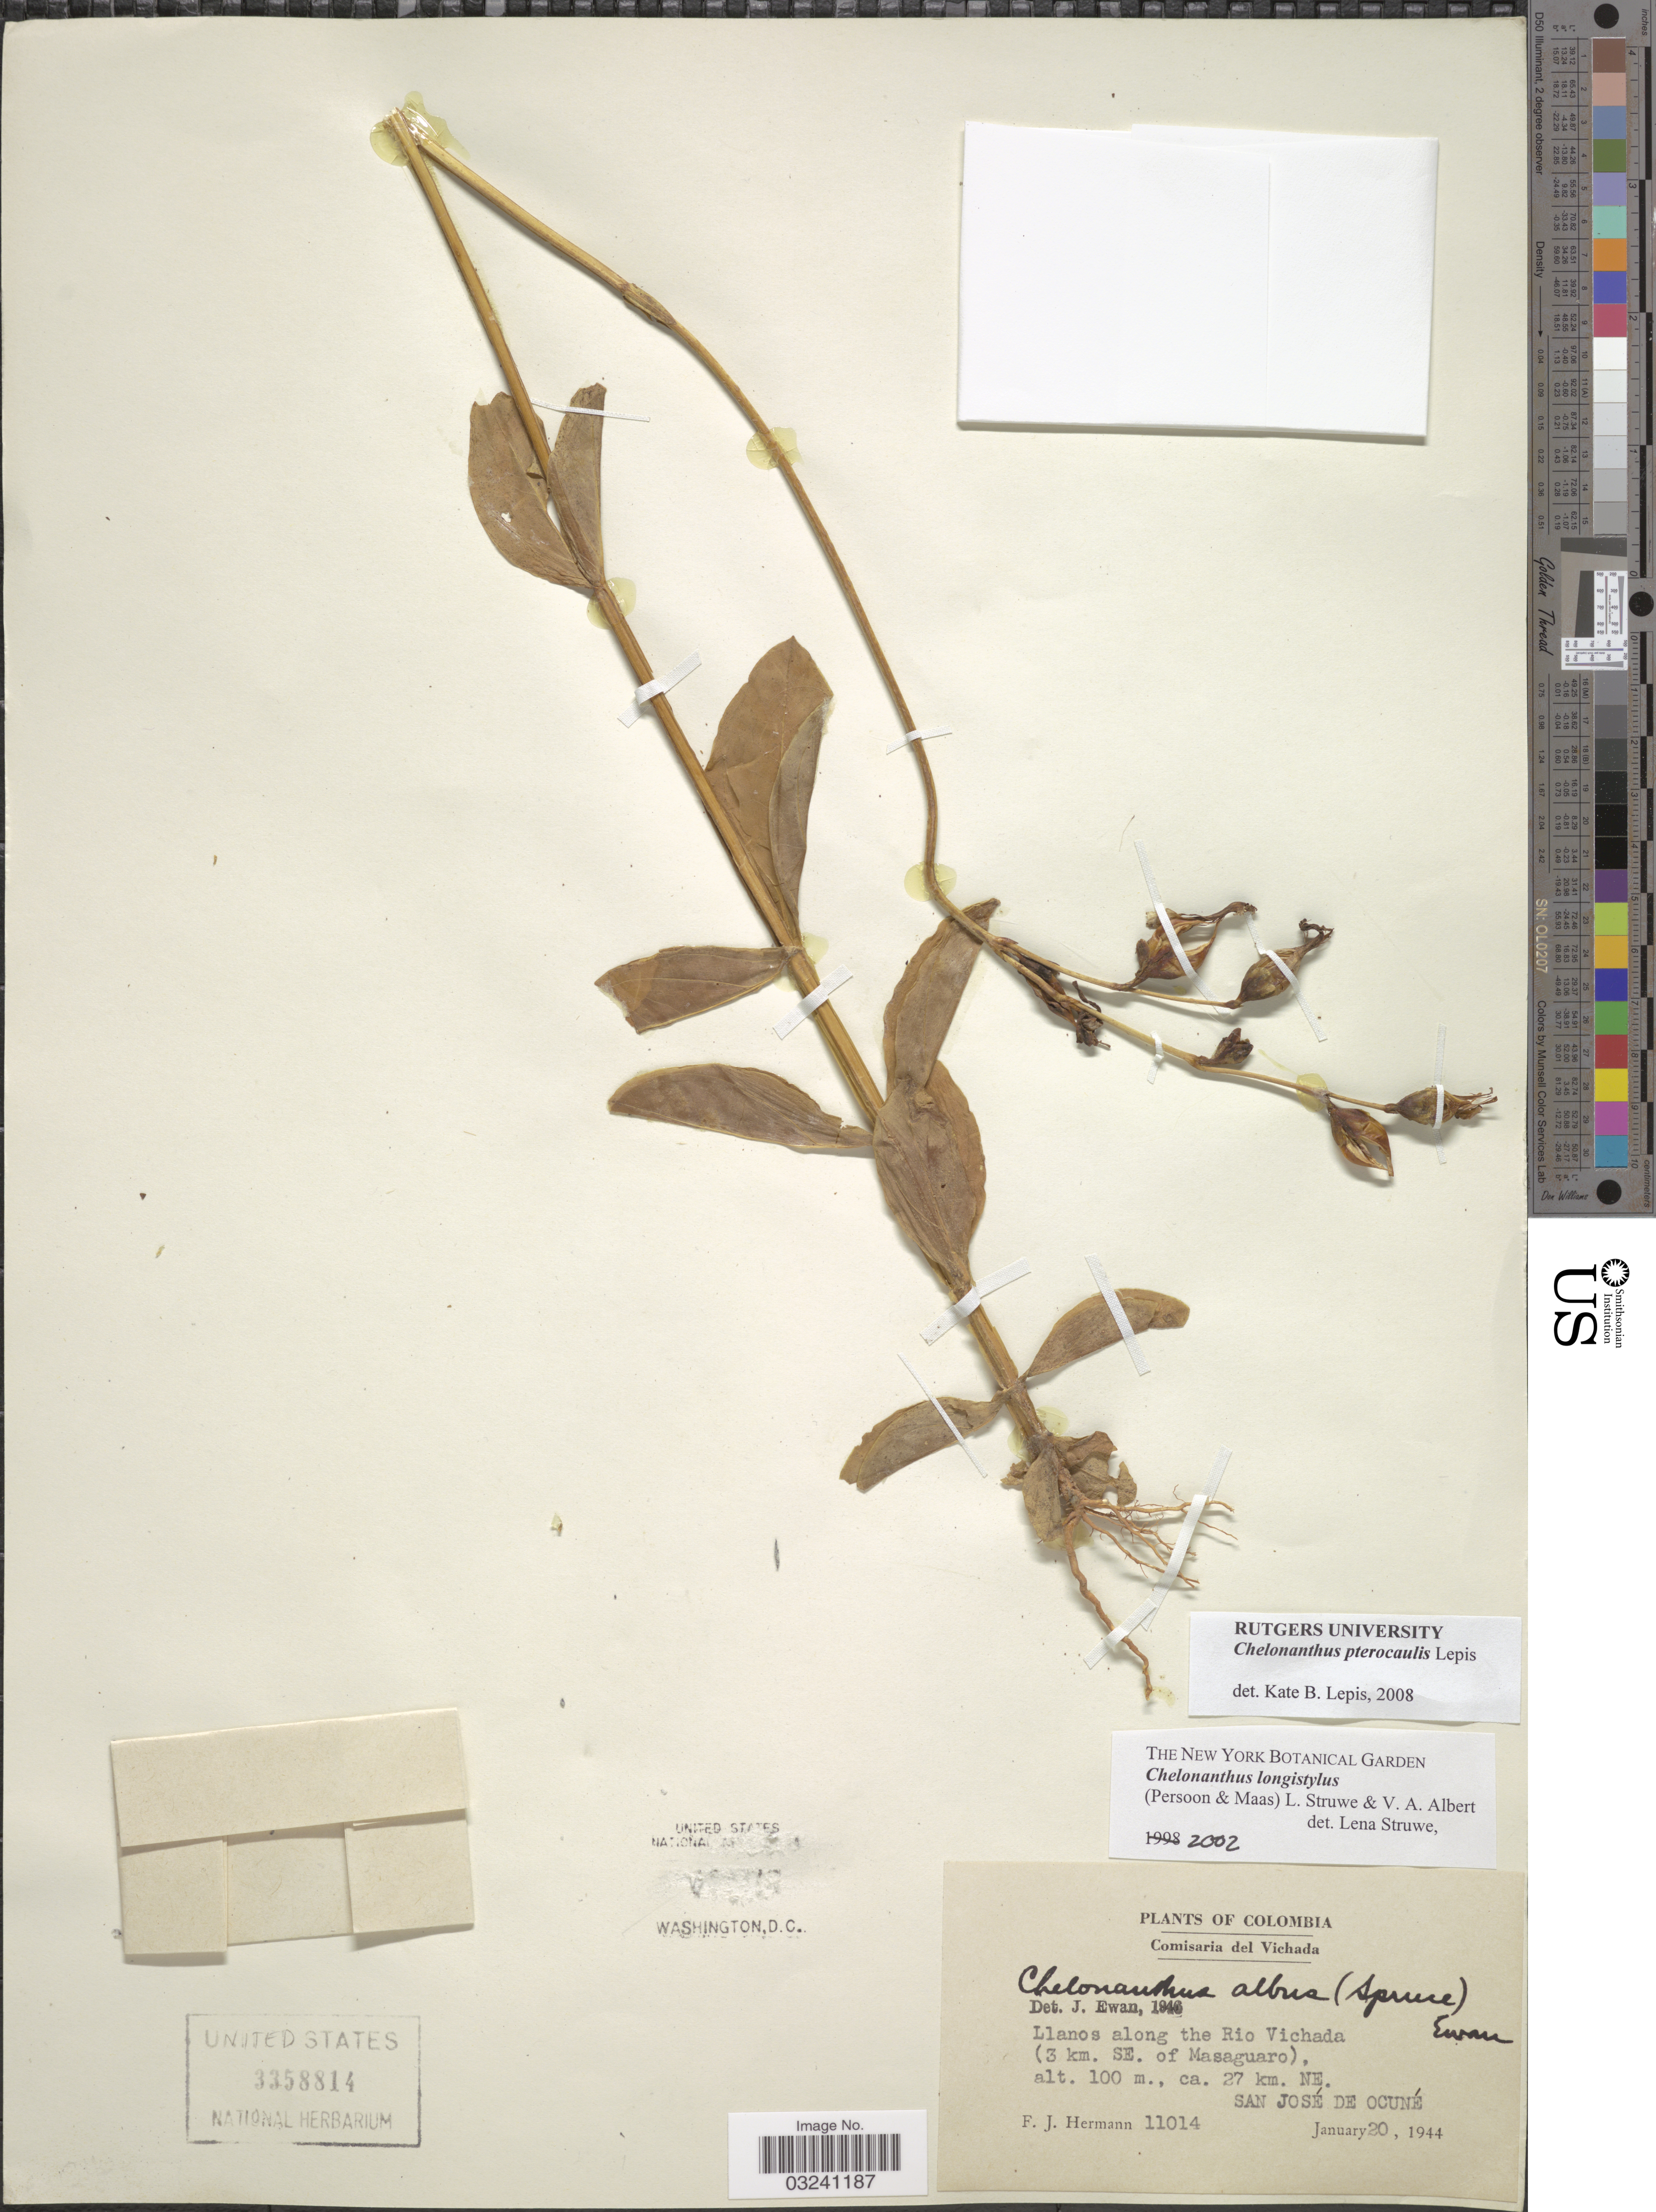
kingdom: Plantae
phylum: Tracheophyta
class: Magnoliopsida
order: Gentianales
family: Gentianaceae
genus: Chelonanthus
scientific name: Chelonanthus pterocaulis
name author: Lepis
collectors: F. J. Hermann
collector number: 11014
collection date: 1944-01-20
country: Colombia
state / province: Vichada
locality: Comisaria del Vichada. Llanos along the Rio Vichada (3 km. SE. of Masaguaro), ca. 27 km. NE. San José de Ocuné.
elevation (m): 100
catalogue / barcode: US 3358814